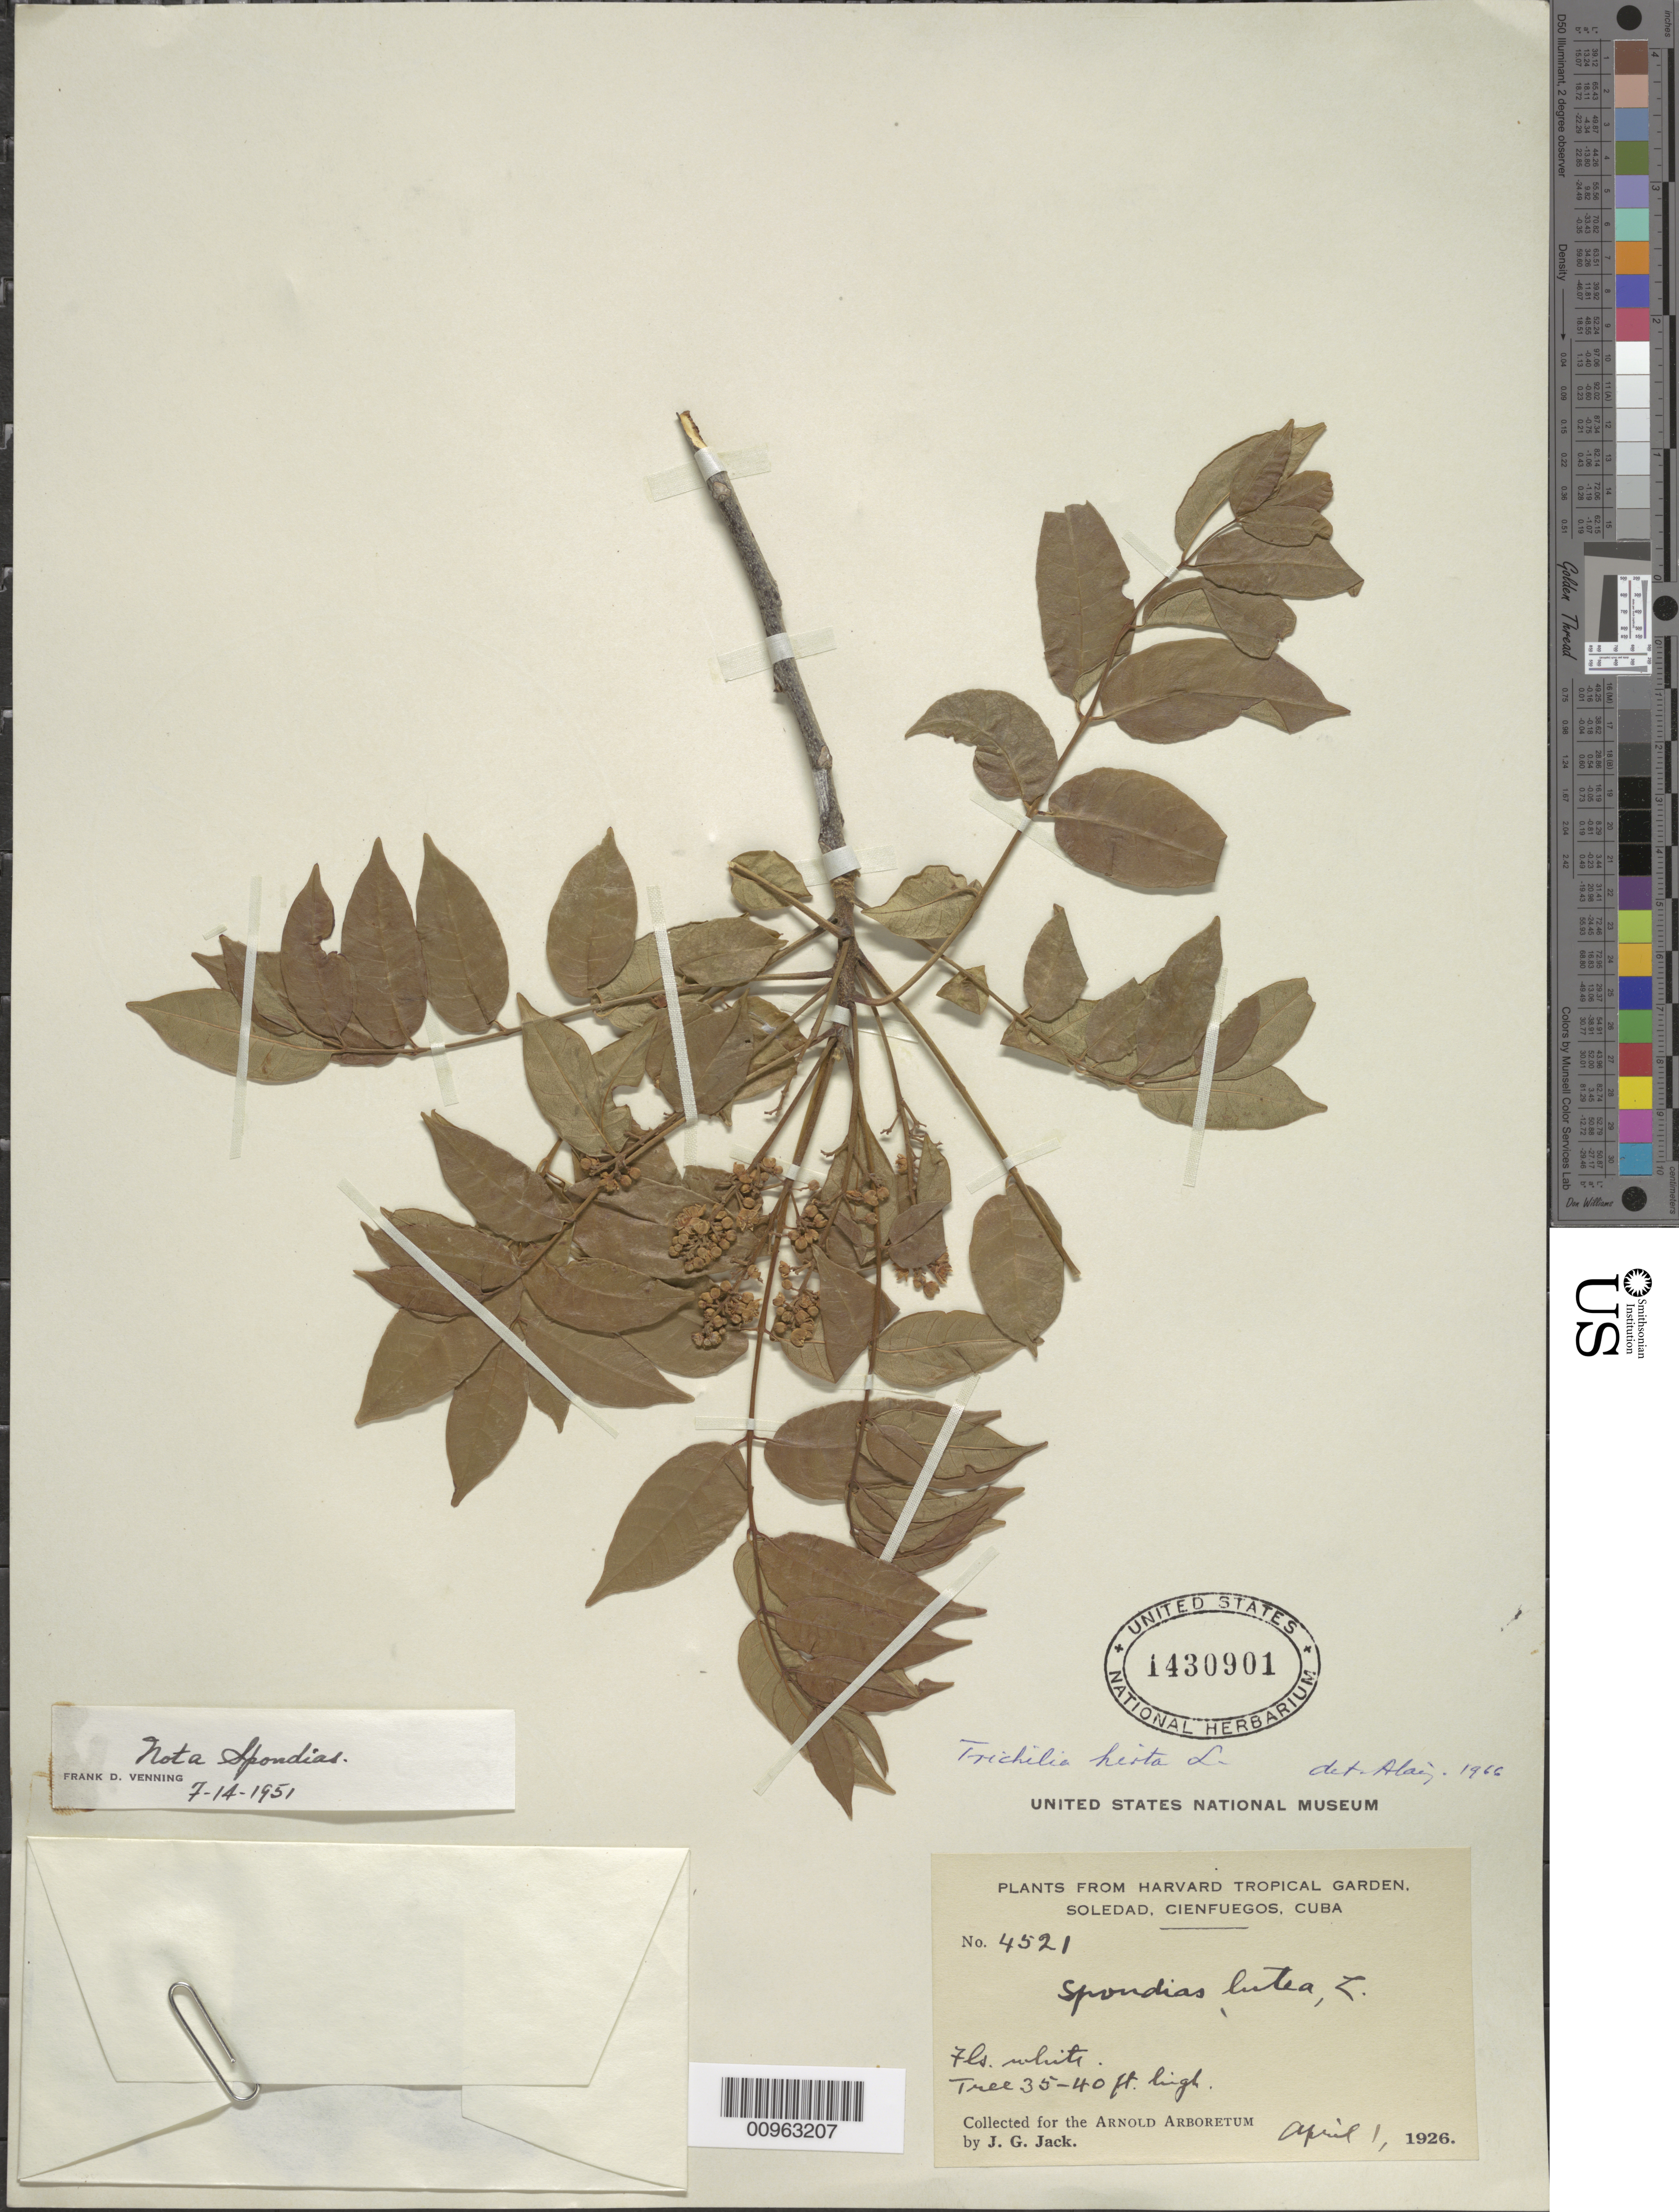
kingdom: Plantae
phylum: Tracheophyta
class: Magnoliopsida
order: Sapindales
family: Meliaceae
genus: Trichilia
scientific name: Trichilia hirta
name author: L.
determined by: Liogier, Alain H.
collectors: J. G. Jack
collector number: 4521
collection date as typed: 01 Apr 1926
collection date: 1926-04-01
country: Cuba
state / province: Cienfuegos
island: Cuba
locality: Soledad, Cienfuegos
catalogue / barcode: US 1430901